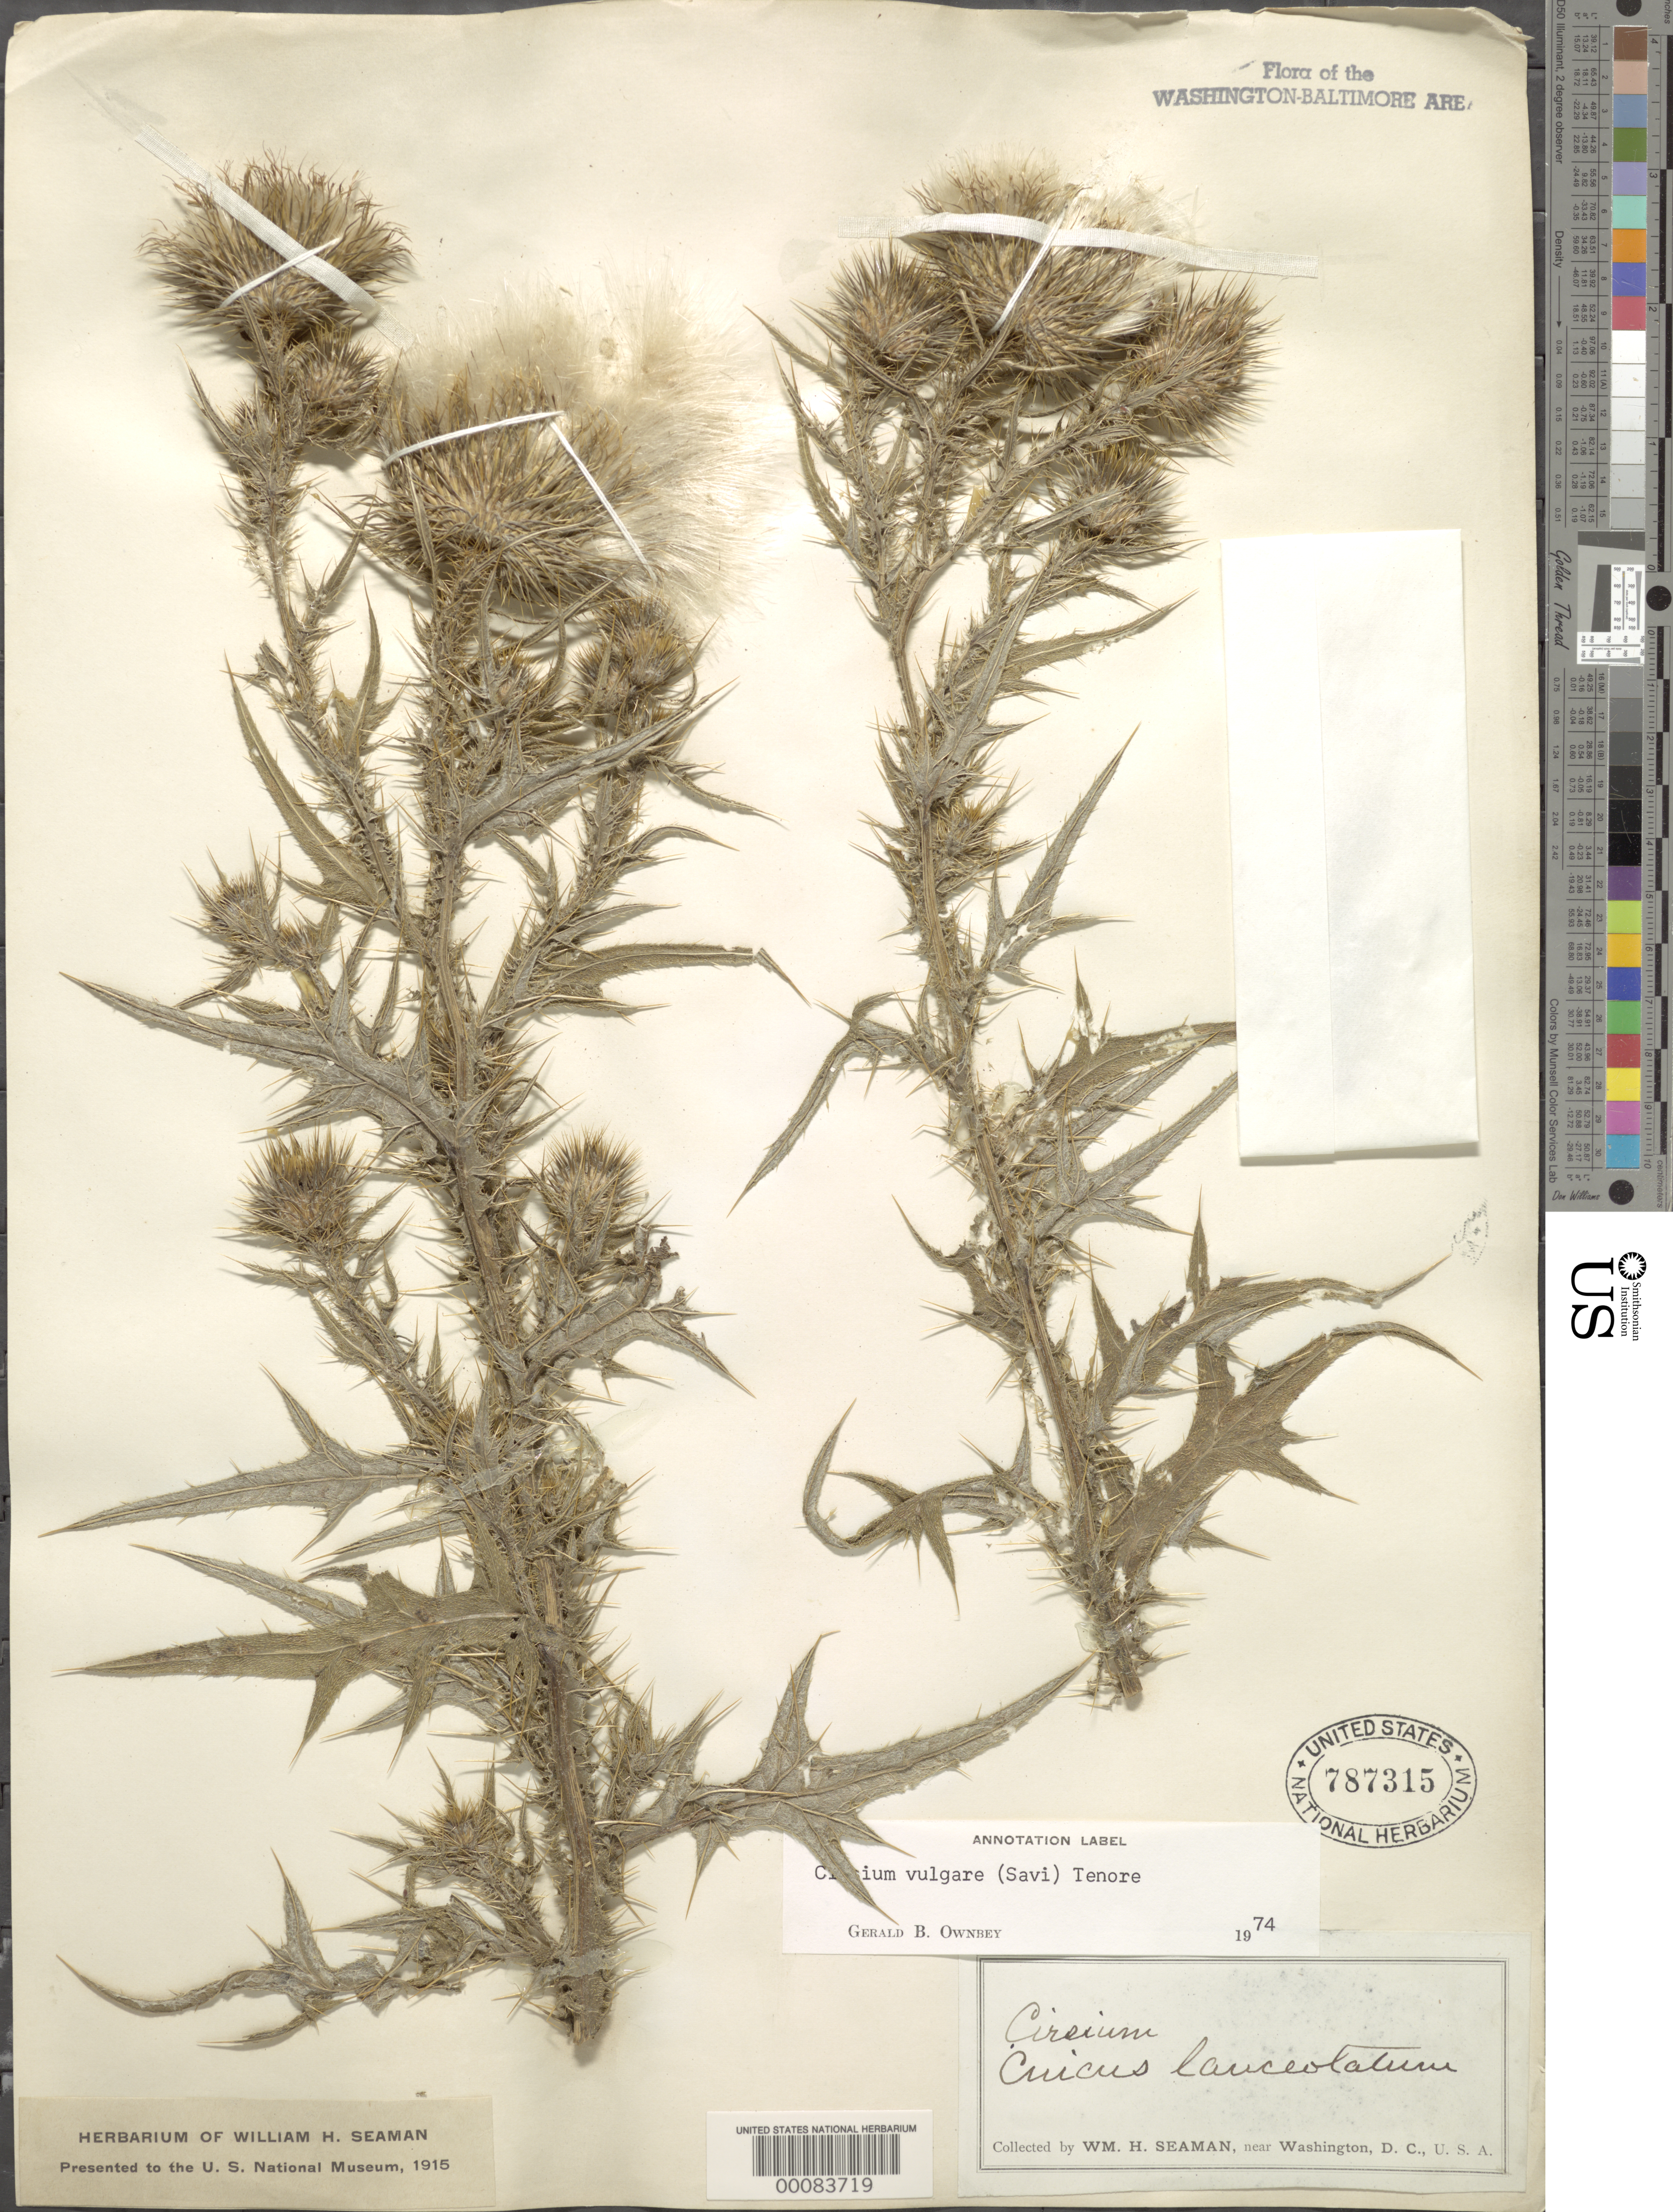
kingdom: Plantae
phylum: Tracheophyta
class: Magnoliopsida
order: Asterales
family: Asteraceae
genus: Cirsium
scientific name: Cirsium vulgare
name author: (Savi) Ten.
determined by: Ownbey, G. B.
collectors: W. Seaman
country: United States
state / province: District of Columbia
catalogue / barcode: US 787315